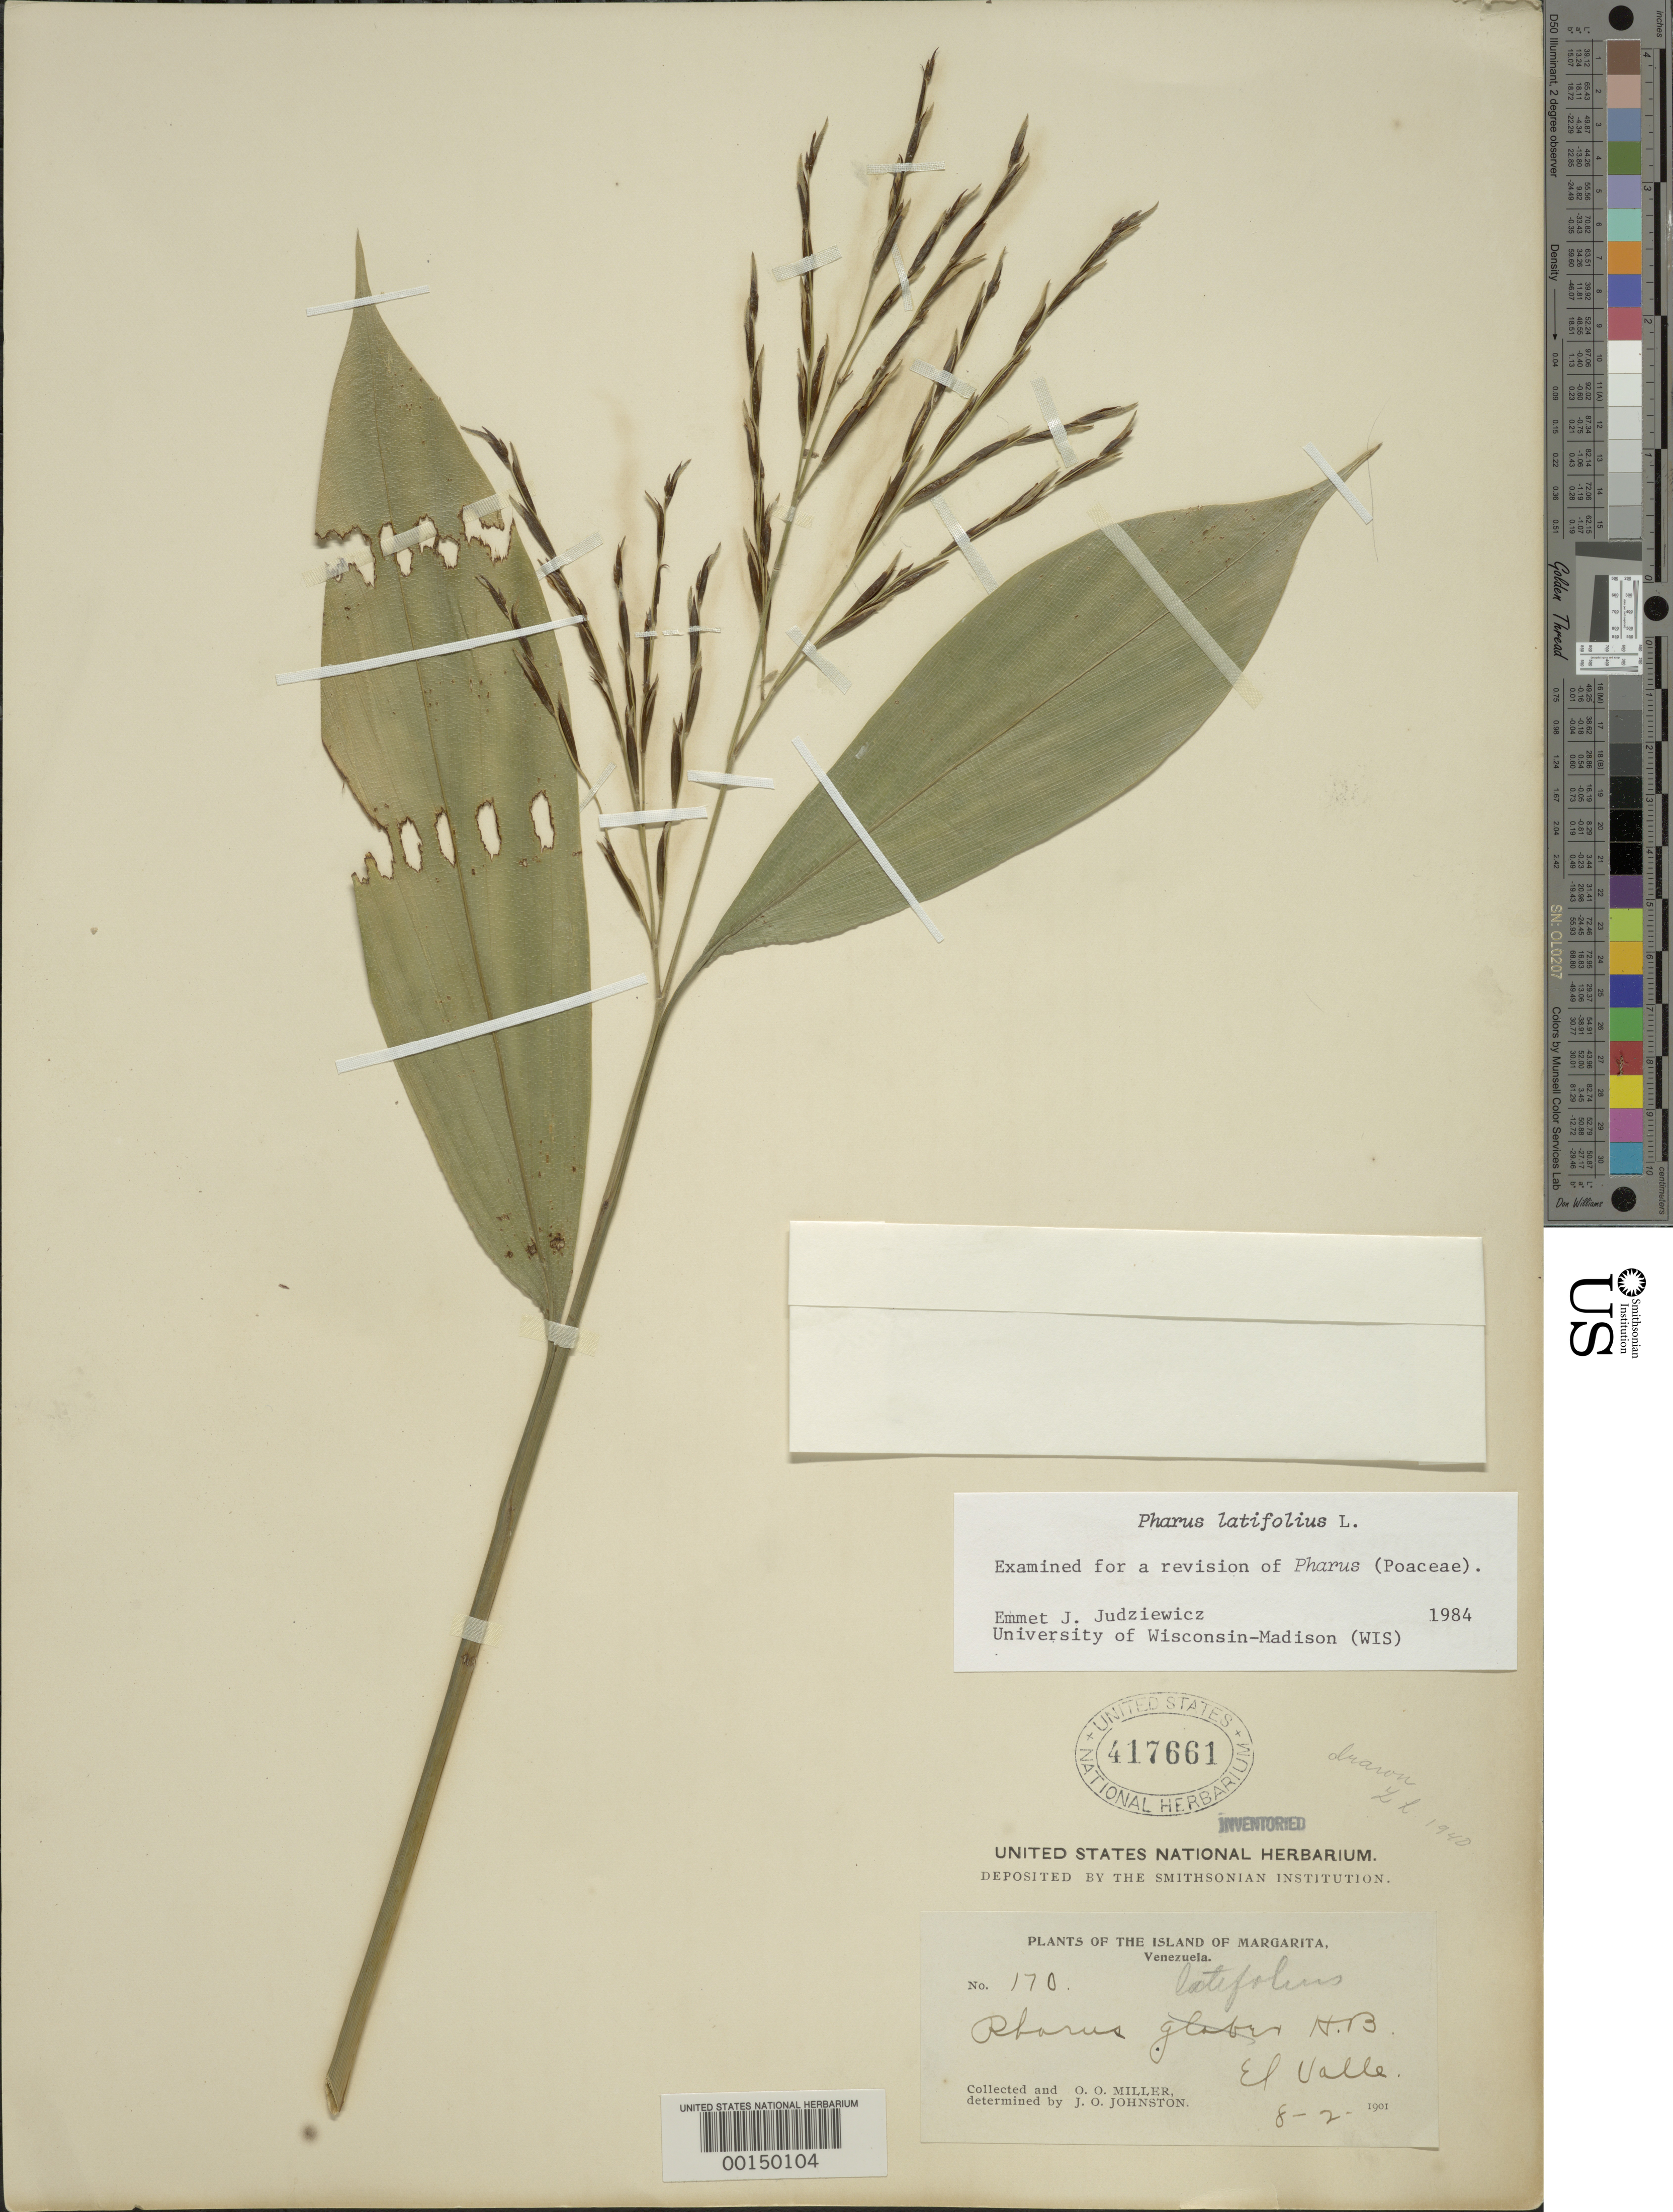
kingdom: Plantae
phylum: Tracheophyta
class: Liliopsida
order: Poales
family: Poaceae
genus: Pharus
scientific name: Pharus latifolius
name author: L.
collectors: O. O. Miller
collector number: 170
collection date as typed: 08 Feb 1901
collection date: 1901-02-08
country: Venezuela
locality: Island of margarita, el valle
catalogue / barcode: US 417661